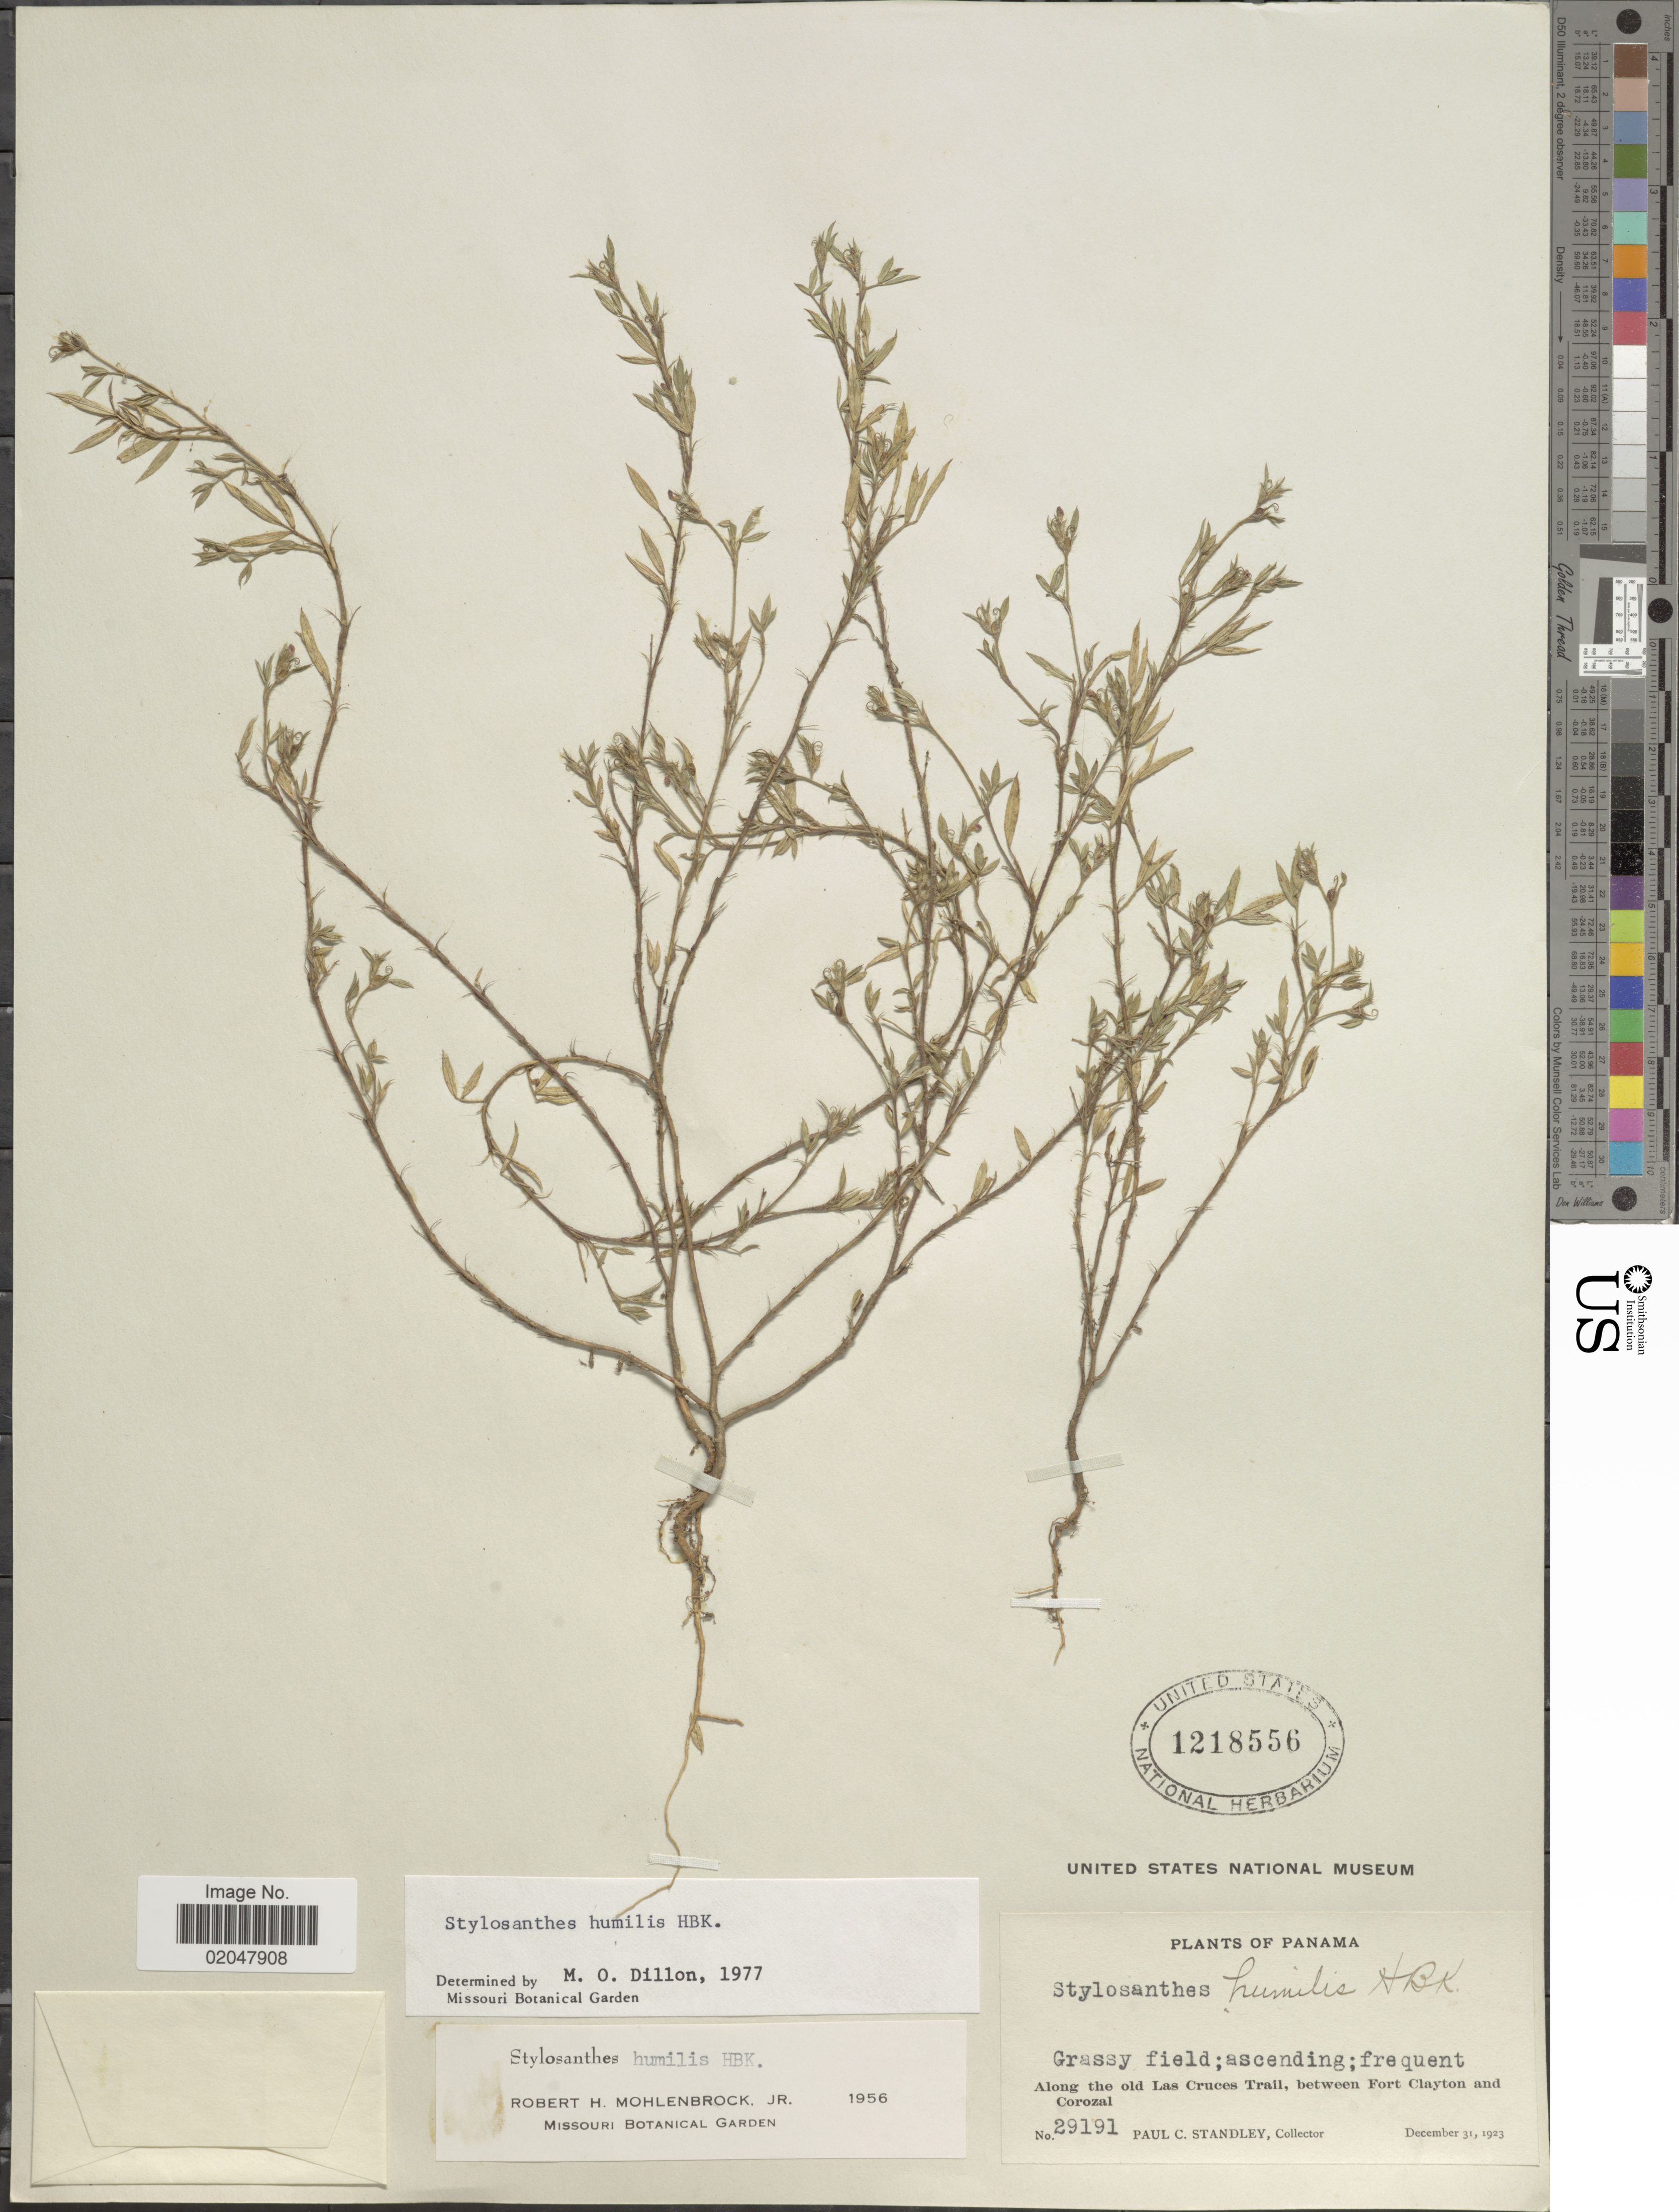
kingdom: Plantae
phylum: Tracheophyta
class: Magnoliopsida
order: Fabales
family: Fabaceae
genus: Stylosanthes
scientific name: Stylosanthes humilis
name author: Kunth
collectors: P. C. Standley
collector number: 29191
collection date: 1923-12-31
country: Panama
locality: Along the old Las Cruces Trail, between Fort Clayton and Corozal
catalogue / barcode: US 1218556